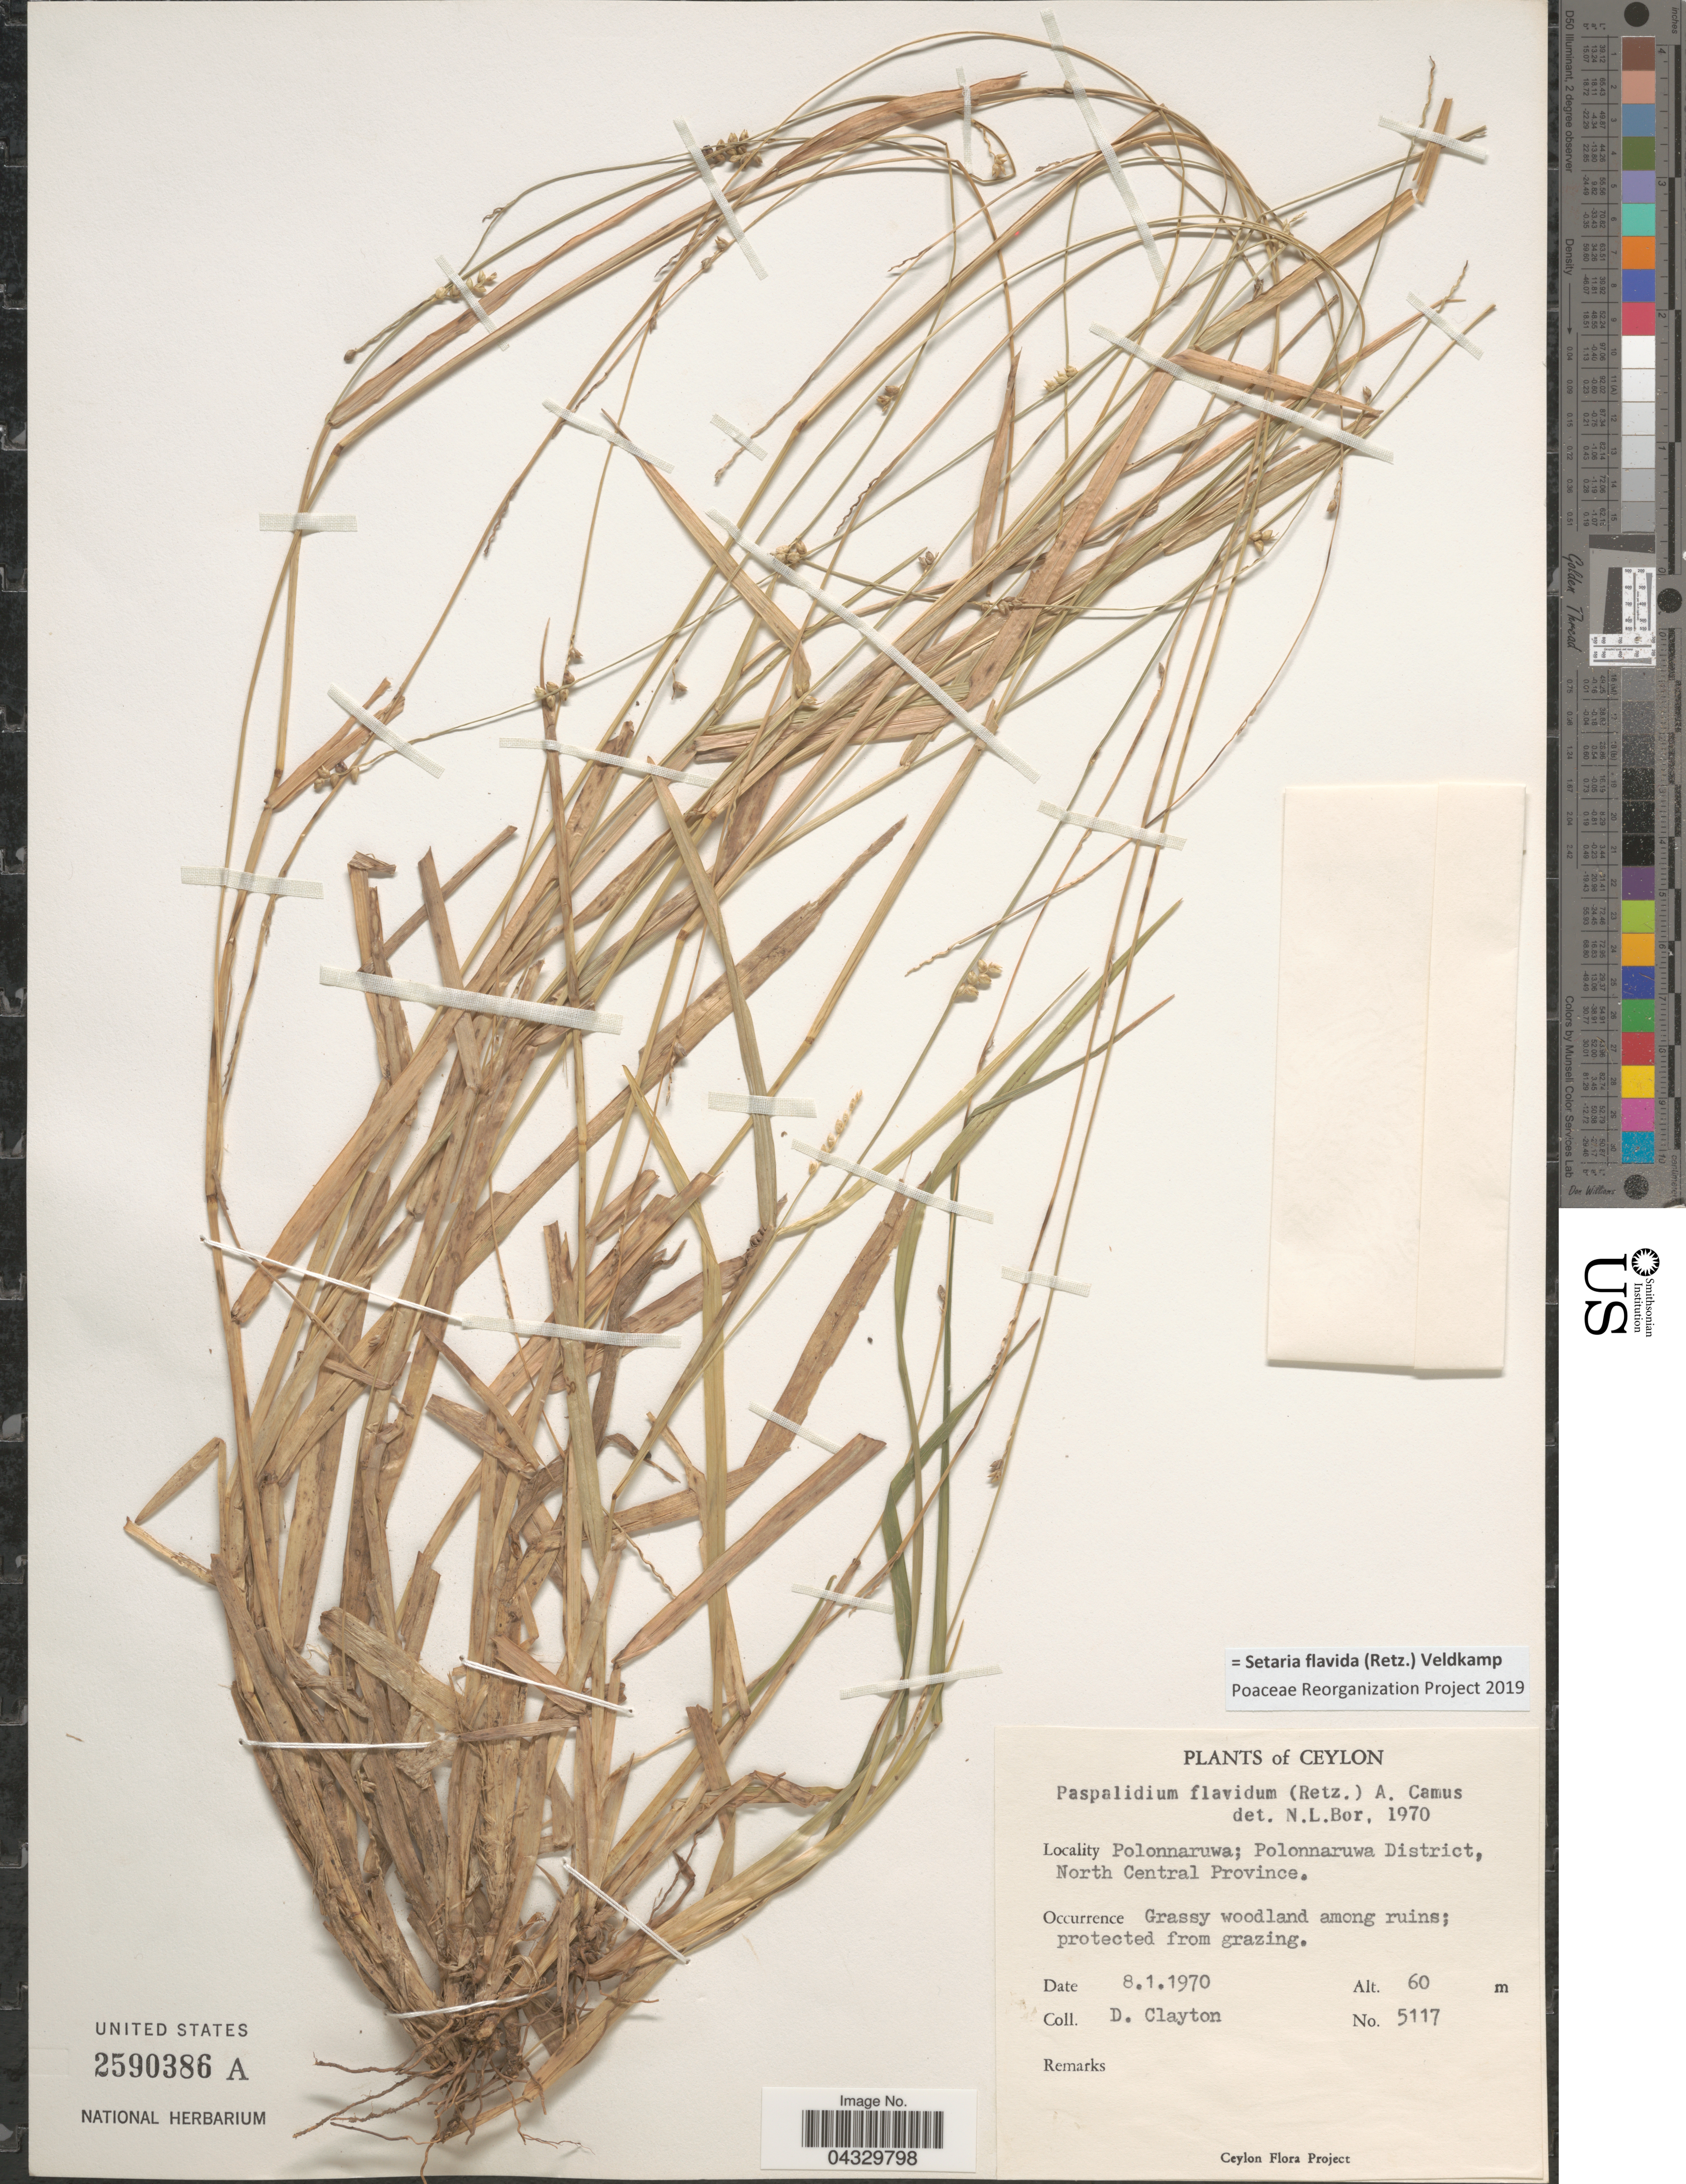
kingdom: Plantae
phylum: Tracheophyta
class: Liliopsida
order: Poales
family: Poaceae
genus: Setaria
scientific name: Setaria flavida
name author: (Retz.) Veldkamp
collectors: D. Clayton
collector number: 5117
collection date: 1970-01-08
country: Sri Lanka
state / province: North Central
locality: Ceylon. Polonnaruwa; Polonnaruwa District.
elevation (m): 60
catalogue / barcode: US 2590386A